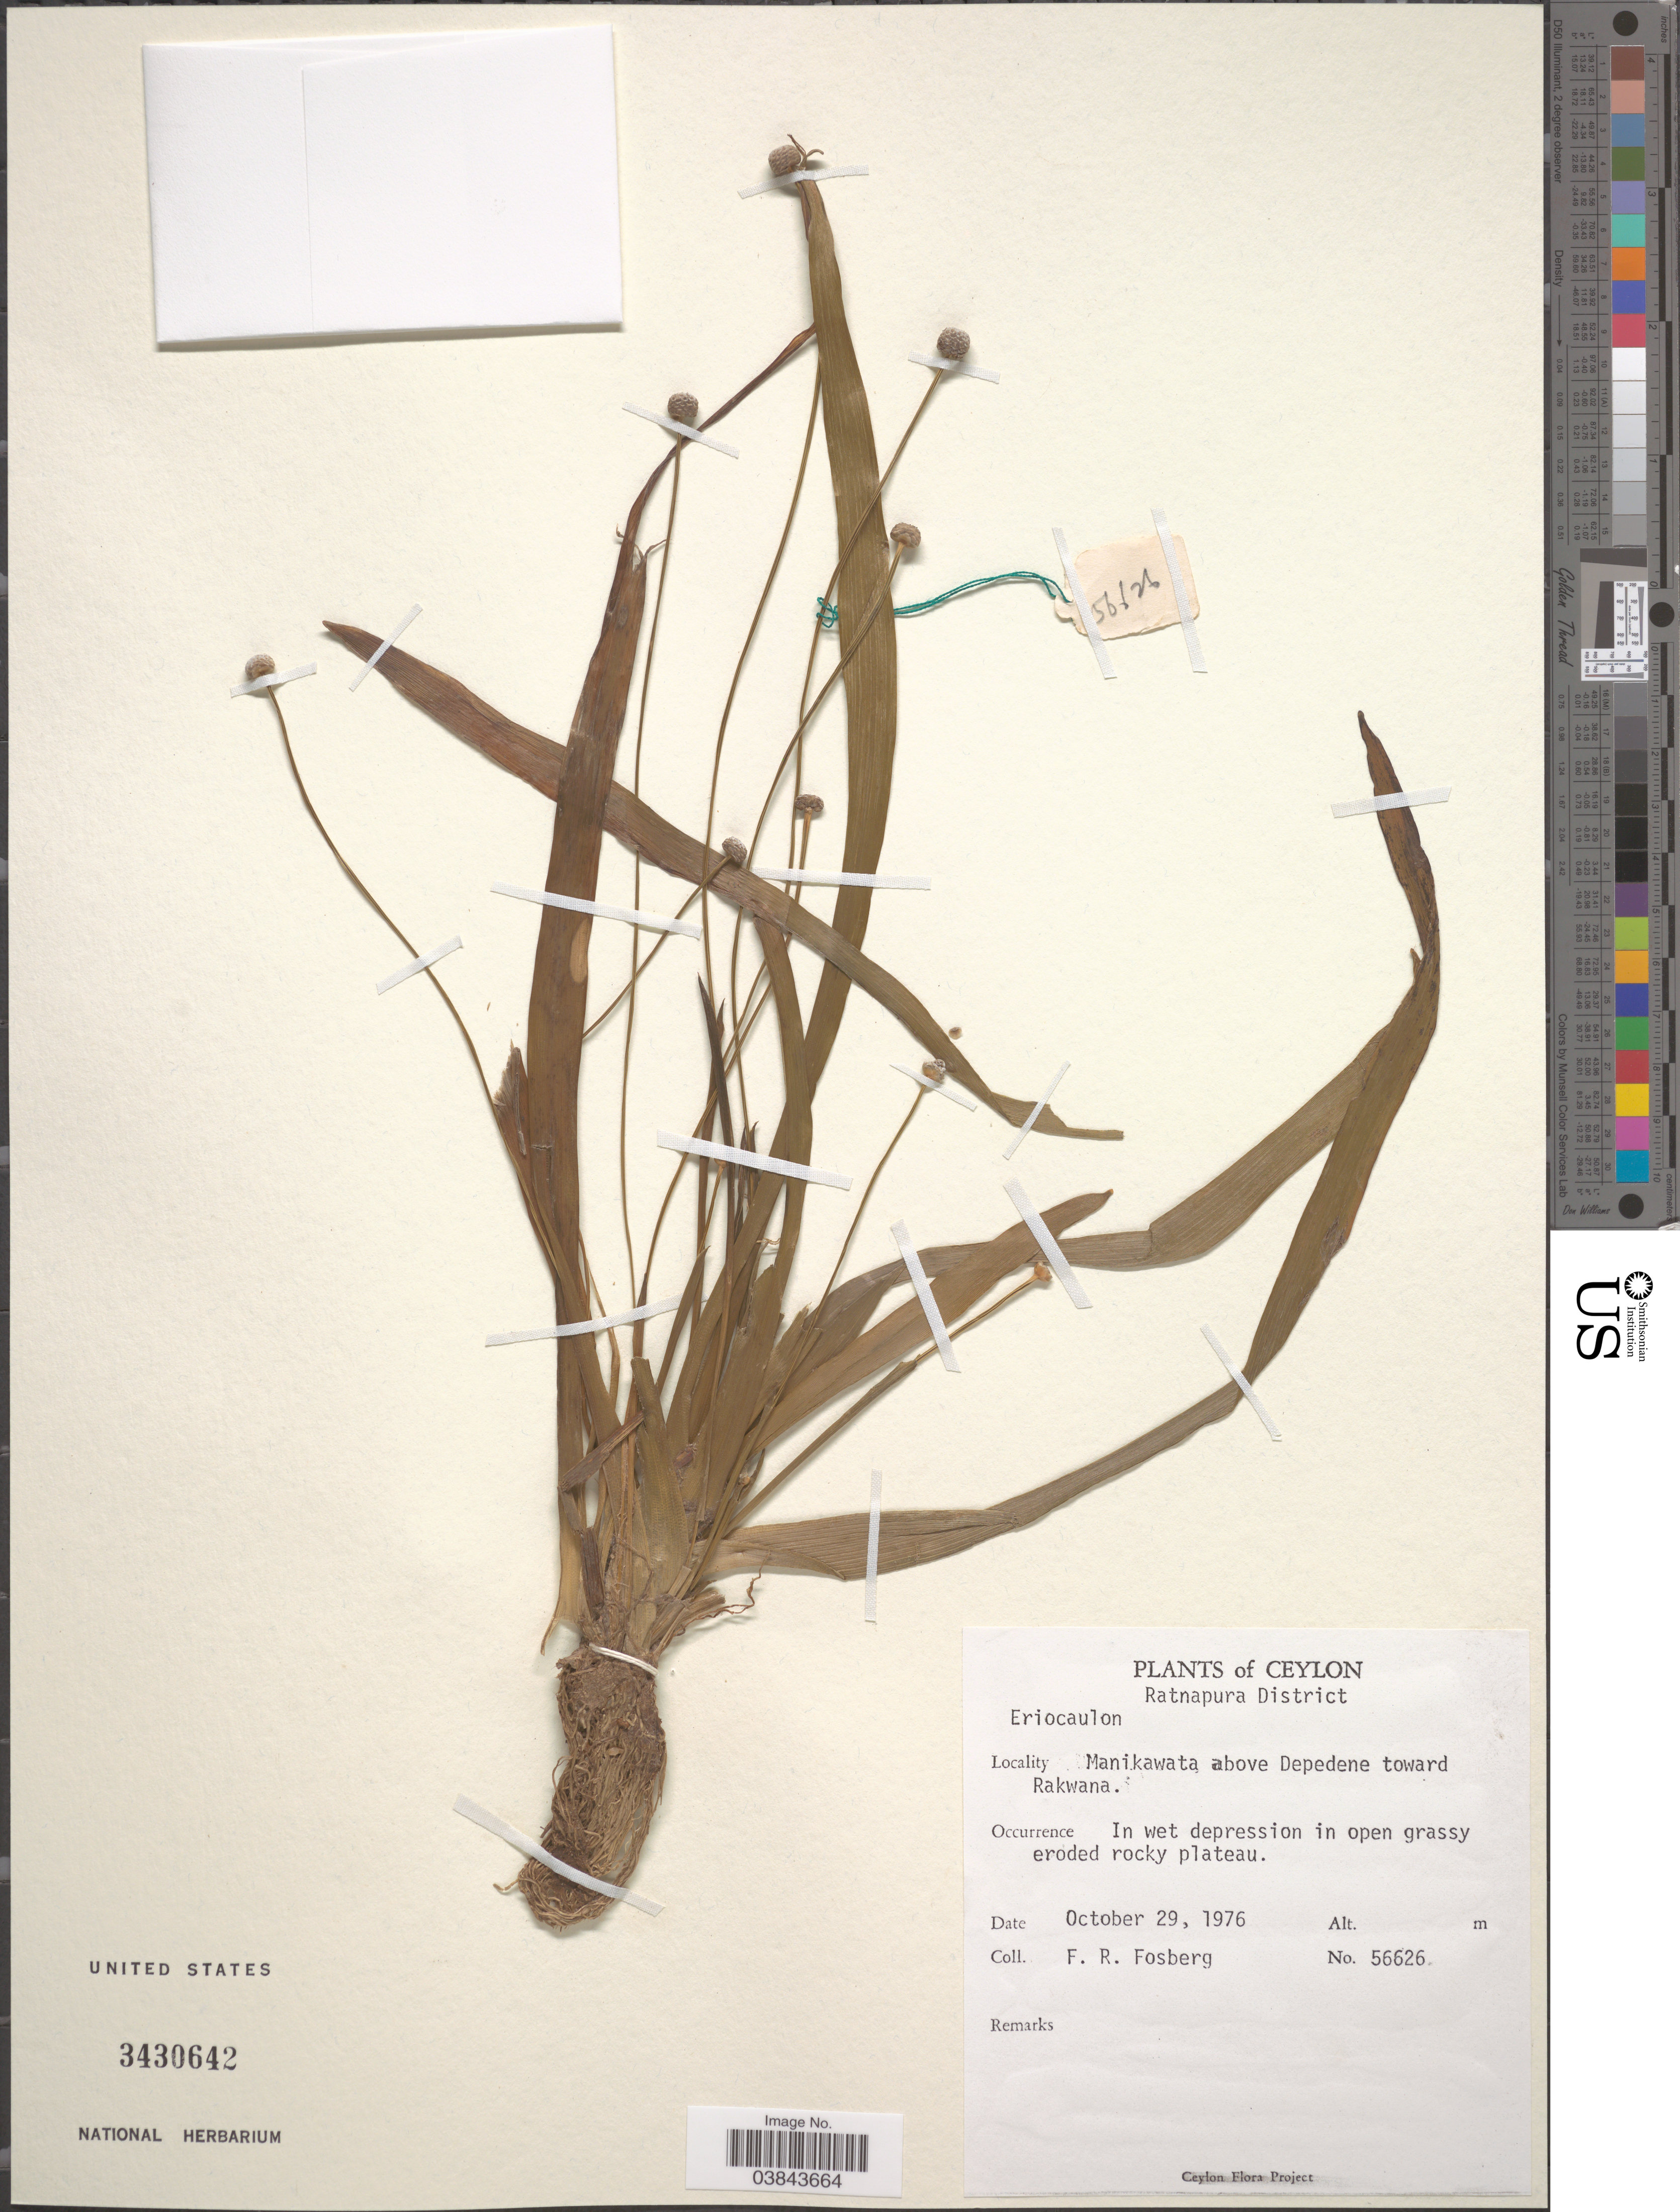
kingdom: Plantae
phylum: Tracheophyta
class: Liliopsida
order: Poales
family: Eriocaulaceae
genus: Eriocaulon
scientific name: Eriocaulon sp.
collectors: F. R. Fosberg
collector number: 56626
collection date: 1976-10-29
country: Sri Lanka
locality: Ceylon. Ratnapura District. Manikawata above Depedene toward Rakwana.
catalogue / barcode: US 3430642